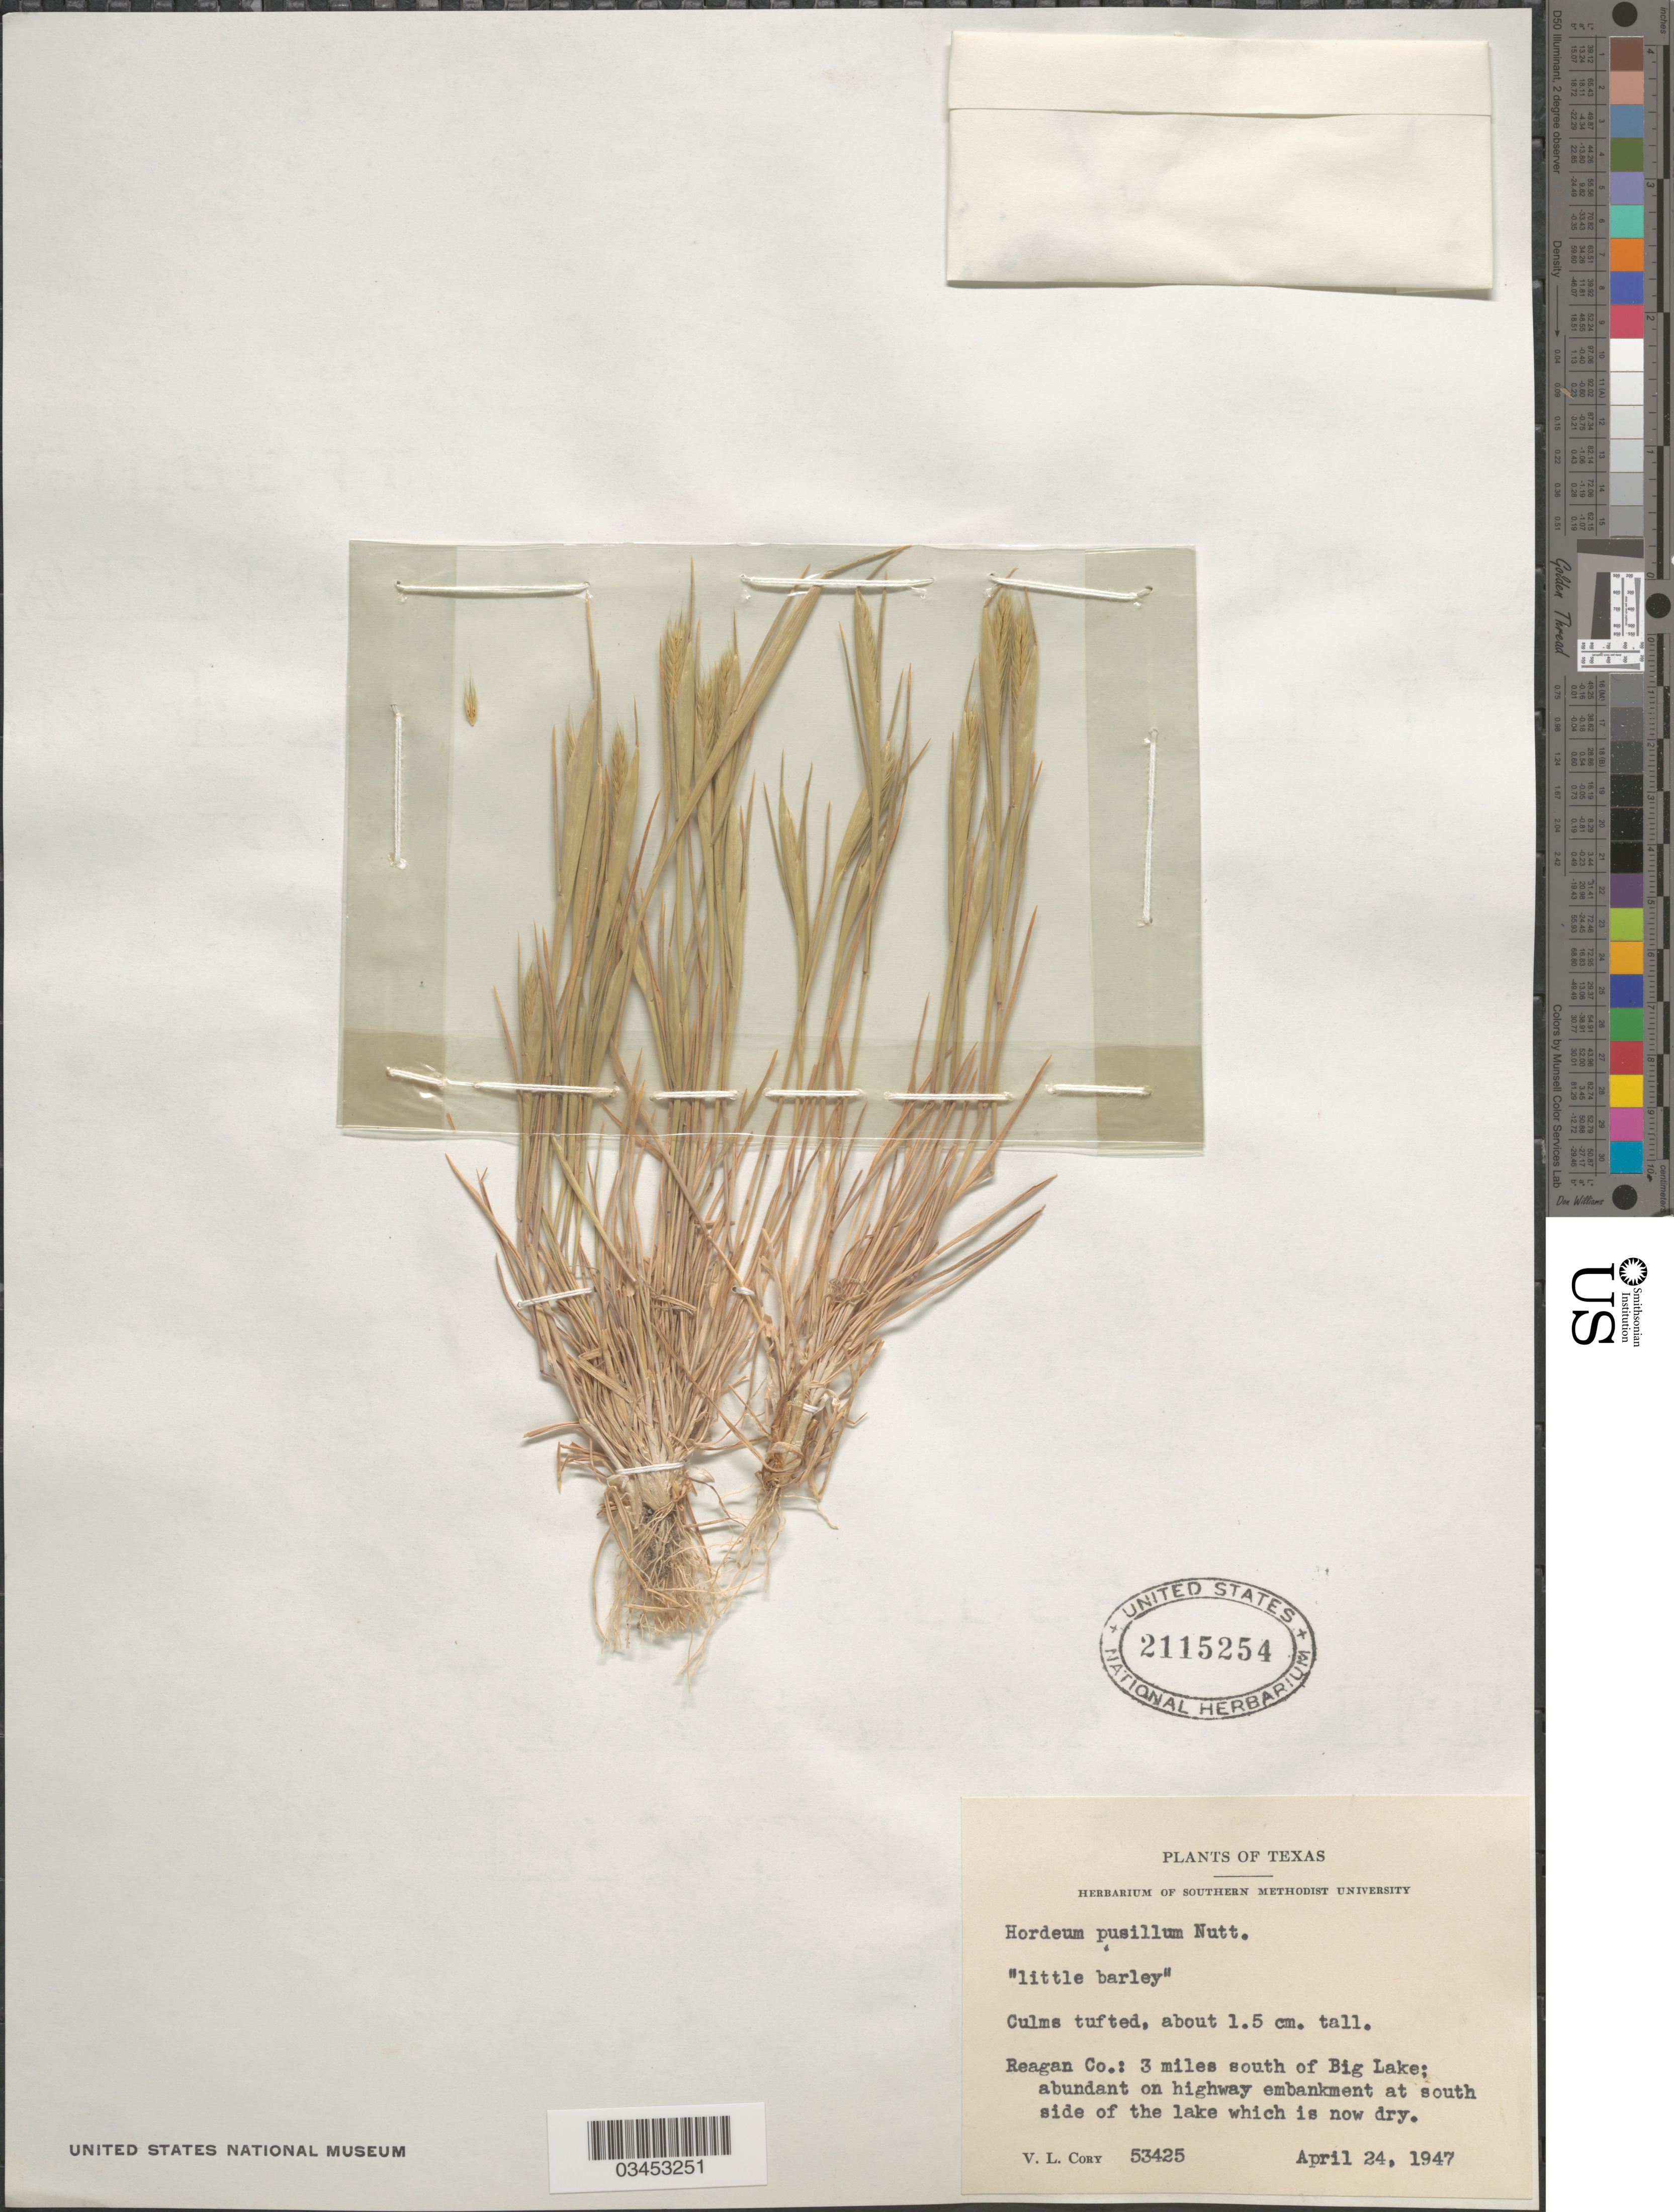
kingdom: Plantae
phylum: Tracheophyta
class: Liliopsida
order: Poales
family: Poaceae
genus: Hordeum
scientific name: Hordeum pusillum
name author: Nutt.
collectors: V. Cory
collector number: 53425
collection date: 1947-04-24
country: United States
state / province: Texas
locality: Reagan Co.: 3 miles south of Big Lake; abundant on highway embankment at south side of the lake which is now dry.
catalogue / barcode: US 2115254